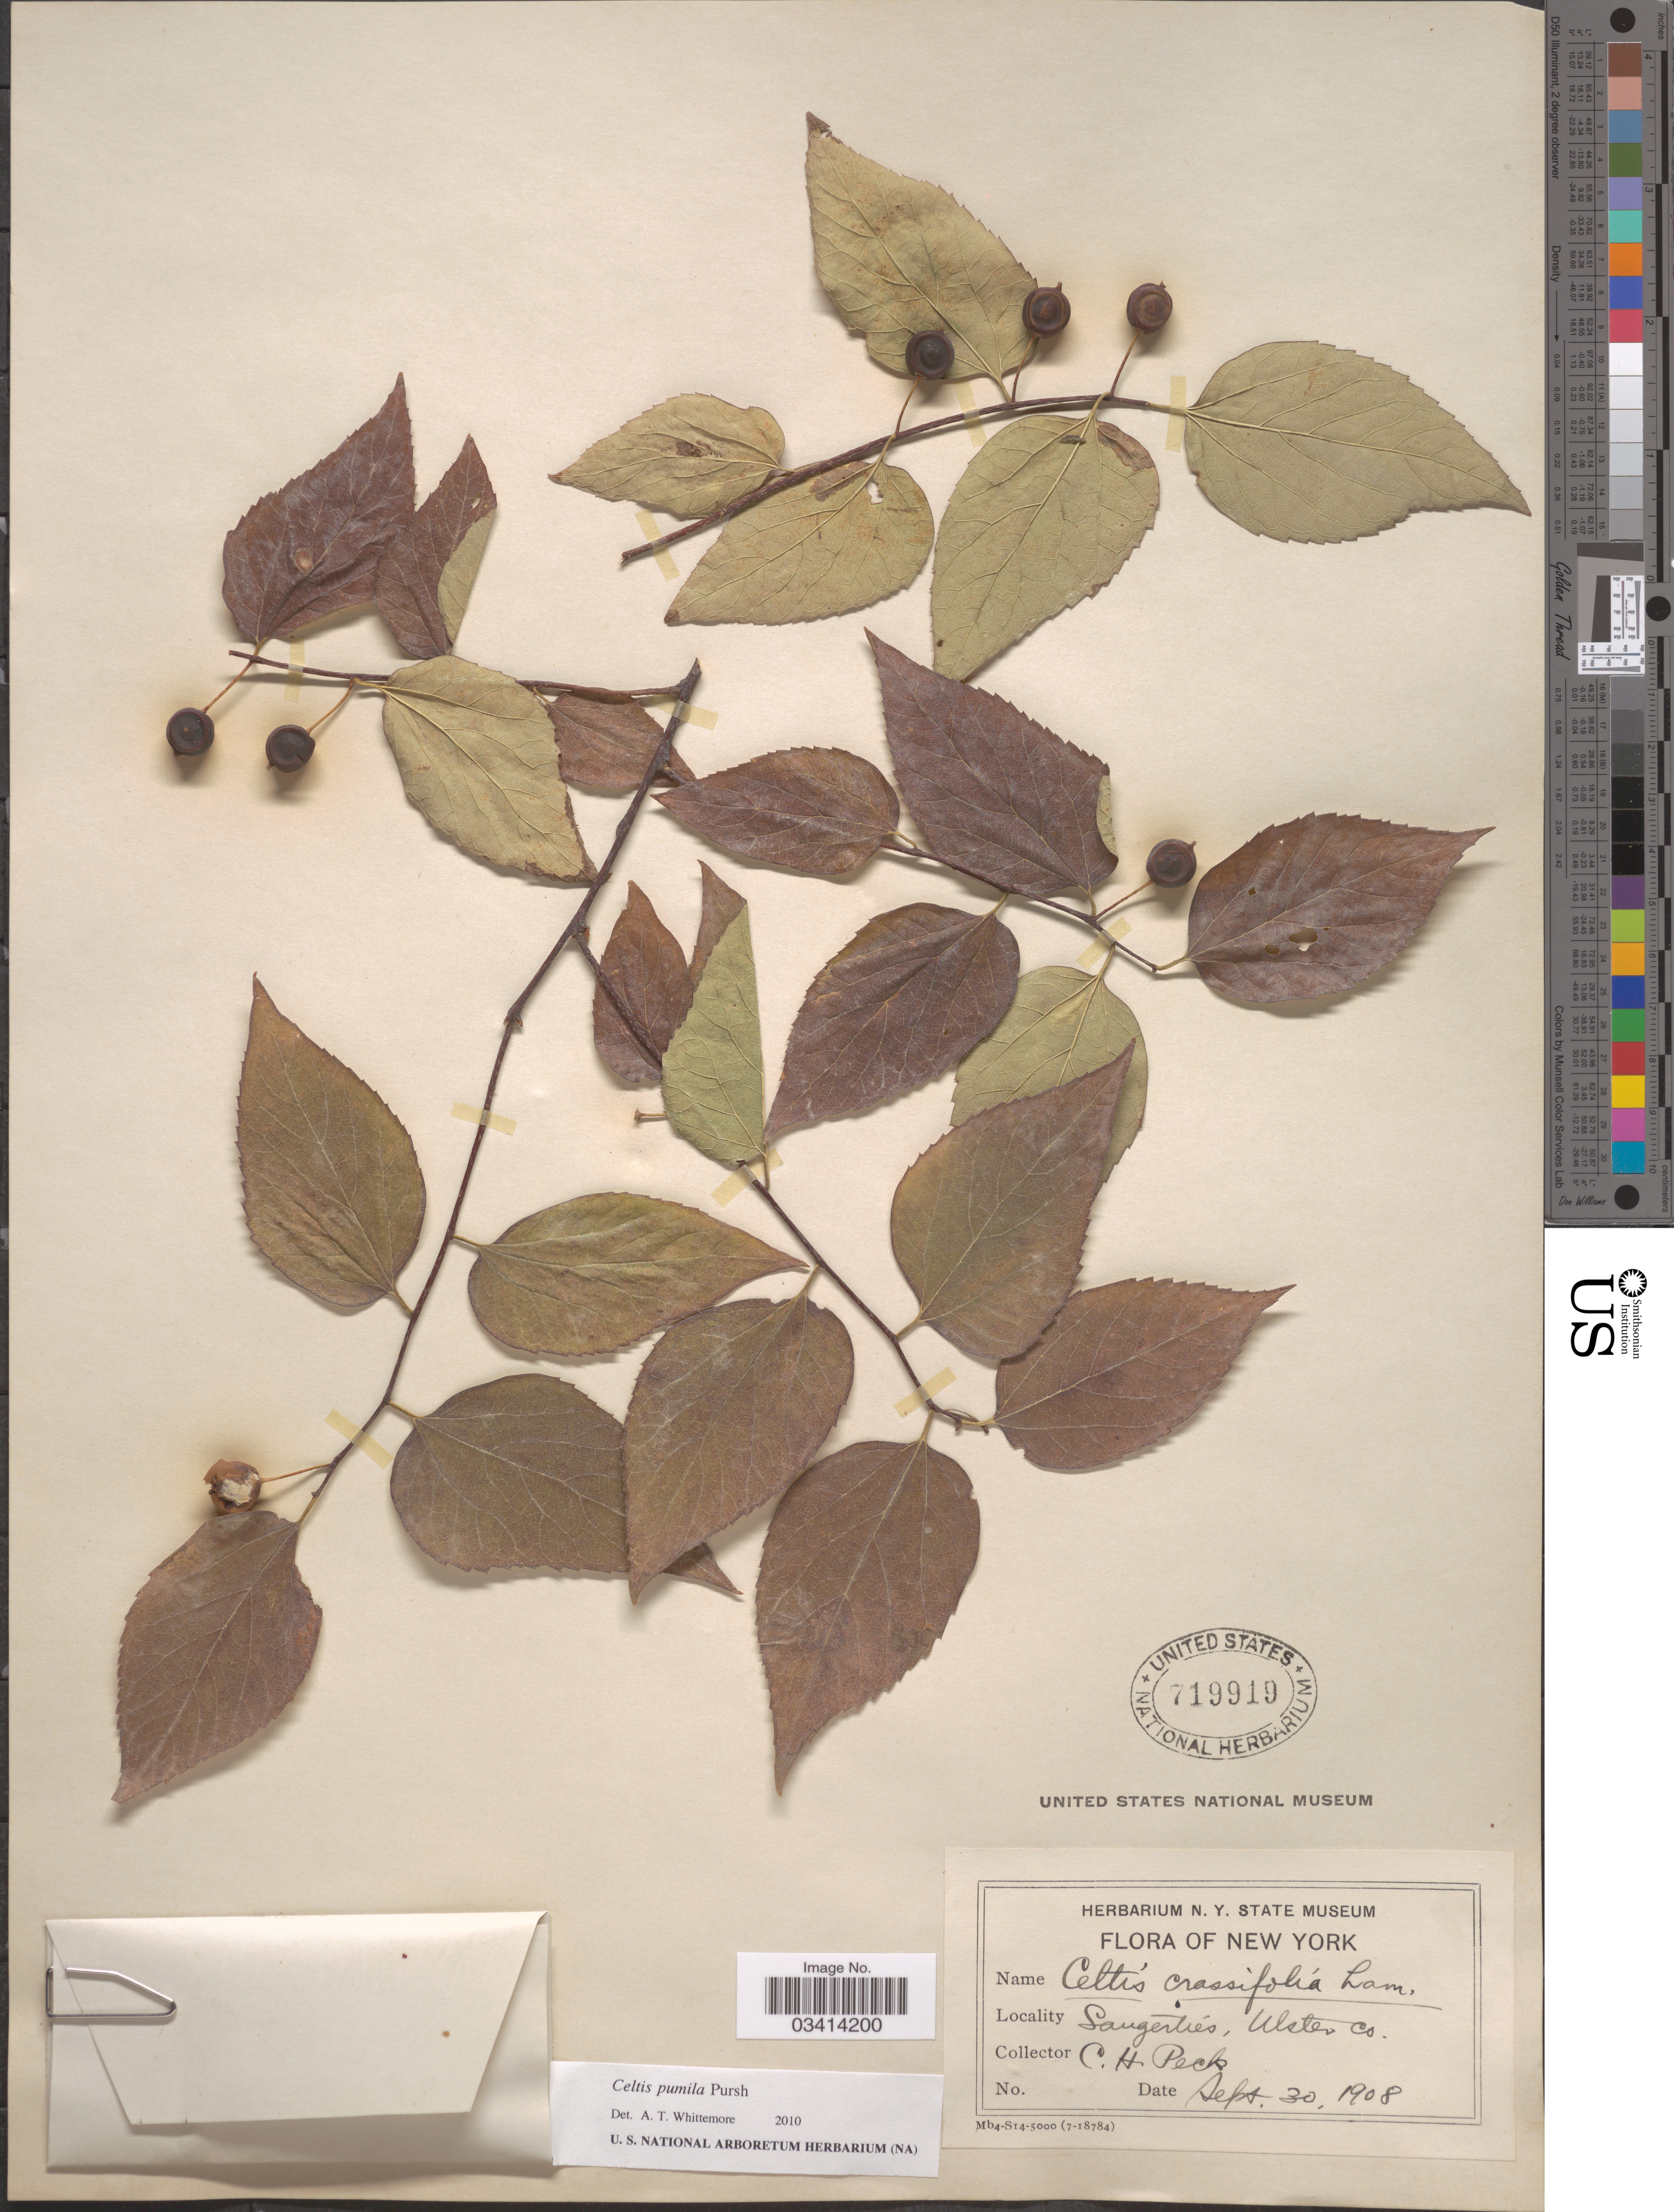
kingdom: Plantae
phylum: Tracheophyta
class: Magnoliopsida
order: Rosales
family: Cannabaceae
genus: Celtis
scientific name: Celtis pumila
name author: Pursh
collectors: C. H. Peck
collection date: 1908-09-30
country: United States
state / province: New York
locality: Saugerties, Ulster Co.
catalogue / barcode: US 719919